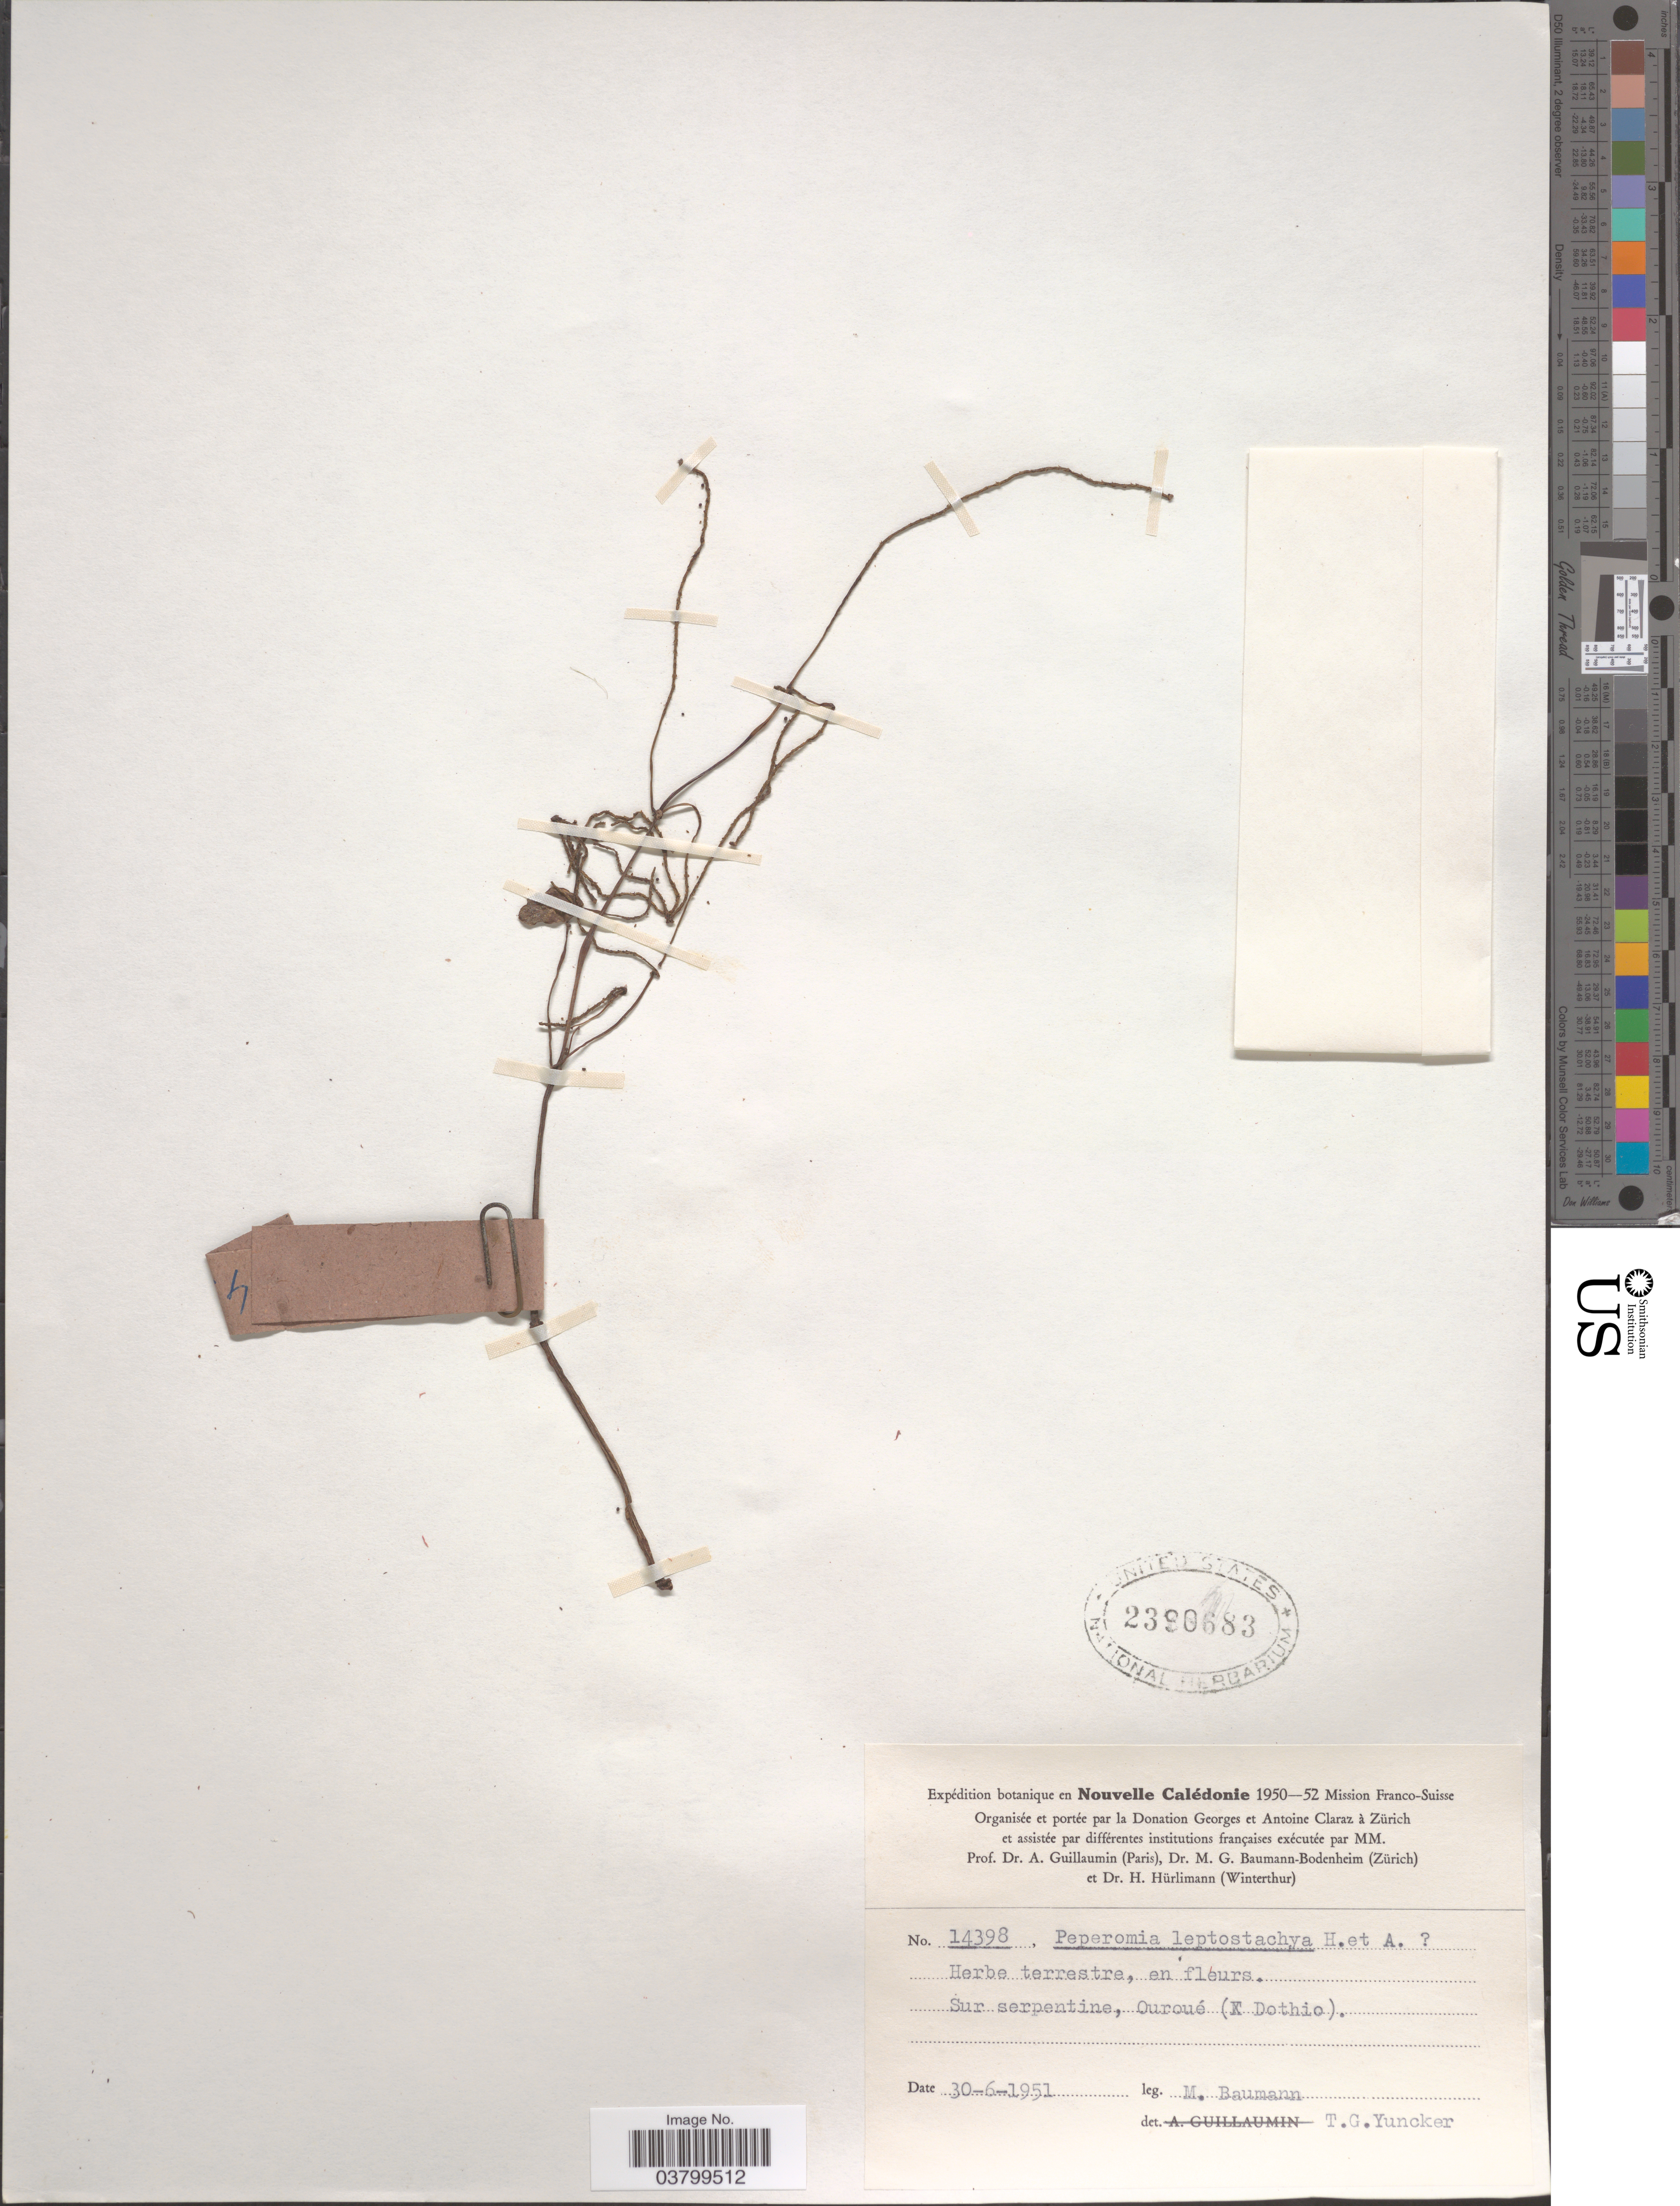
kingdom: Plantae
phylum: Tracheophyta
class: Magnoliopsida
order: Piperales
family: Piperaceae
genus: Peperomia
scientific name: Peperomia leptostachya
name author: Hook. & Arn.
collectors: M. Baumann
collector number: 14398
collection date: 1951-06-30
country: New Caledonia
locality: Nouvelle Calédonie: Sur serpentine, Ouroué (X Dothio).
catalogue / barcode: US 2390683